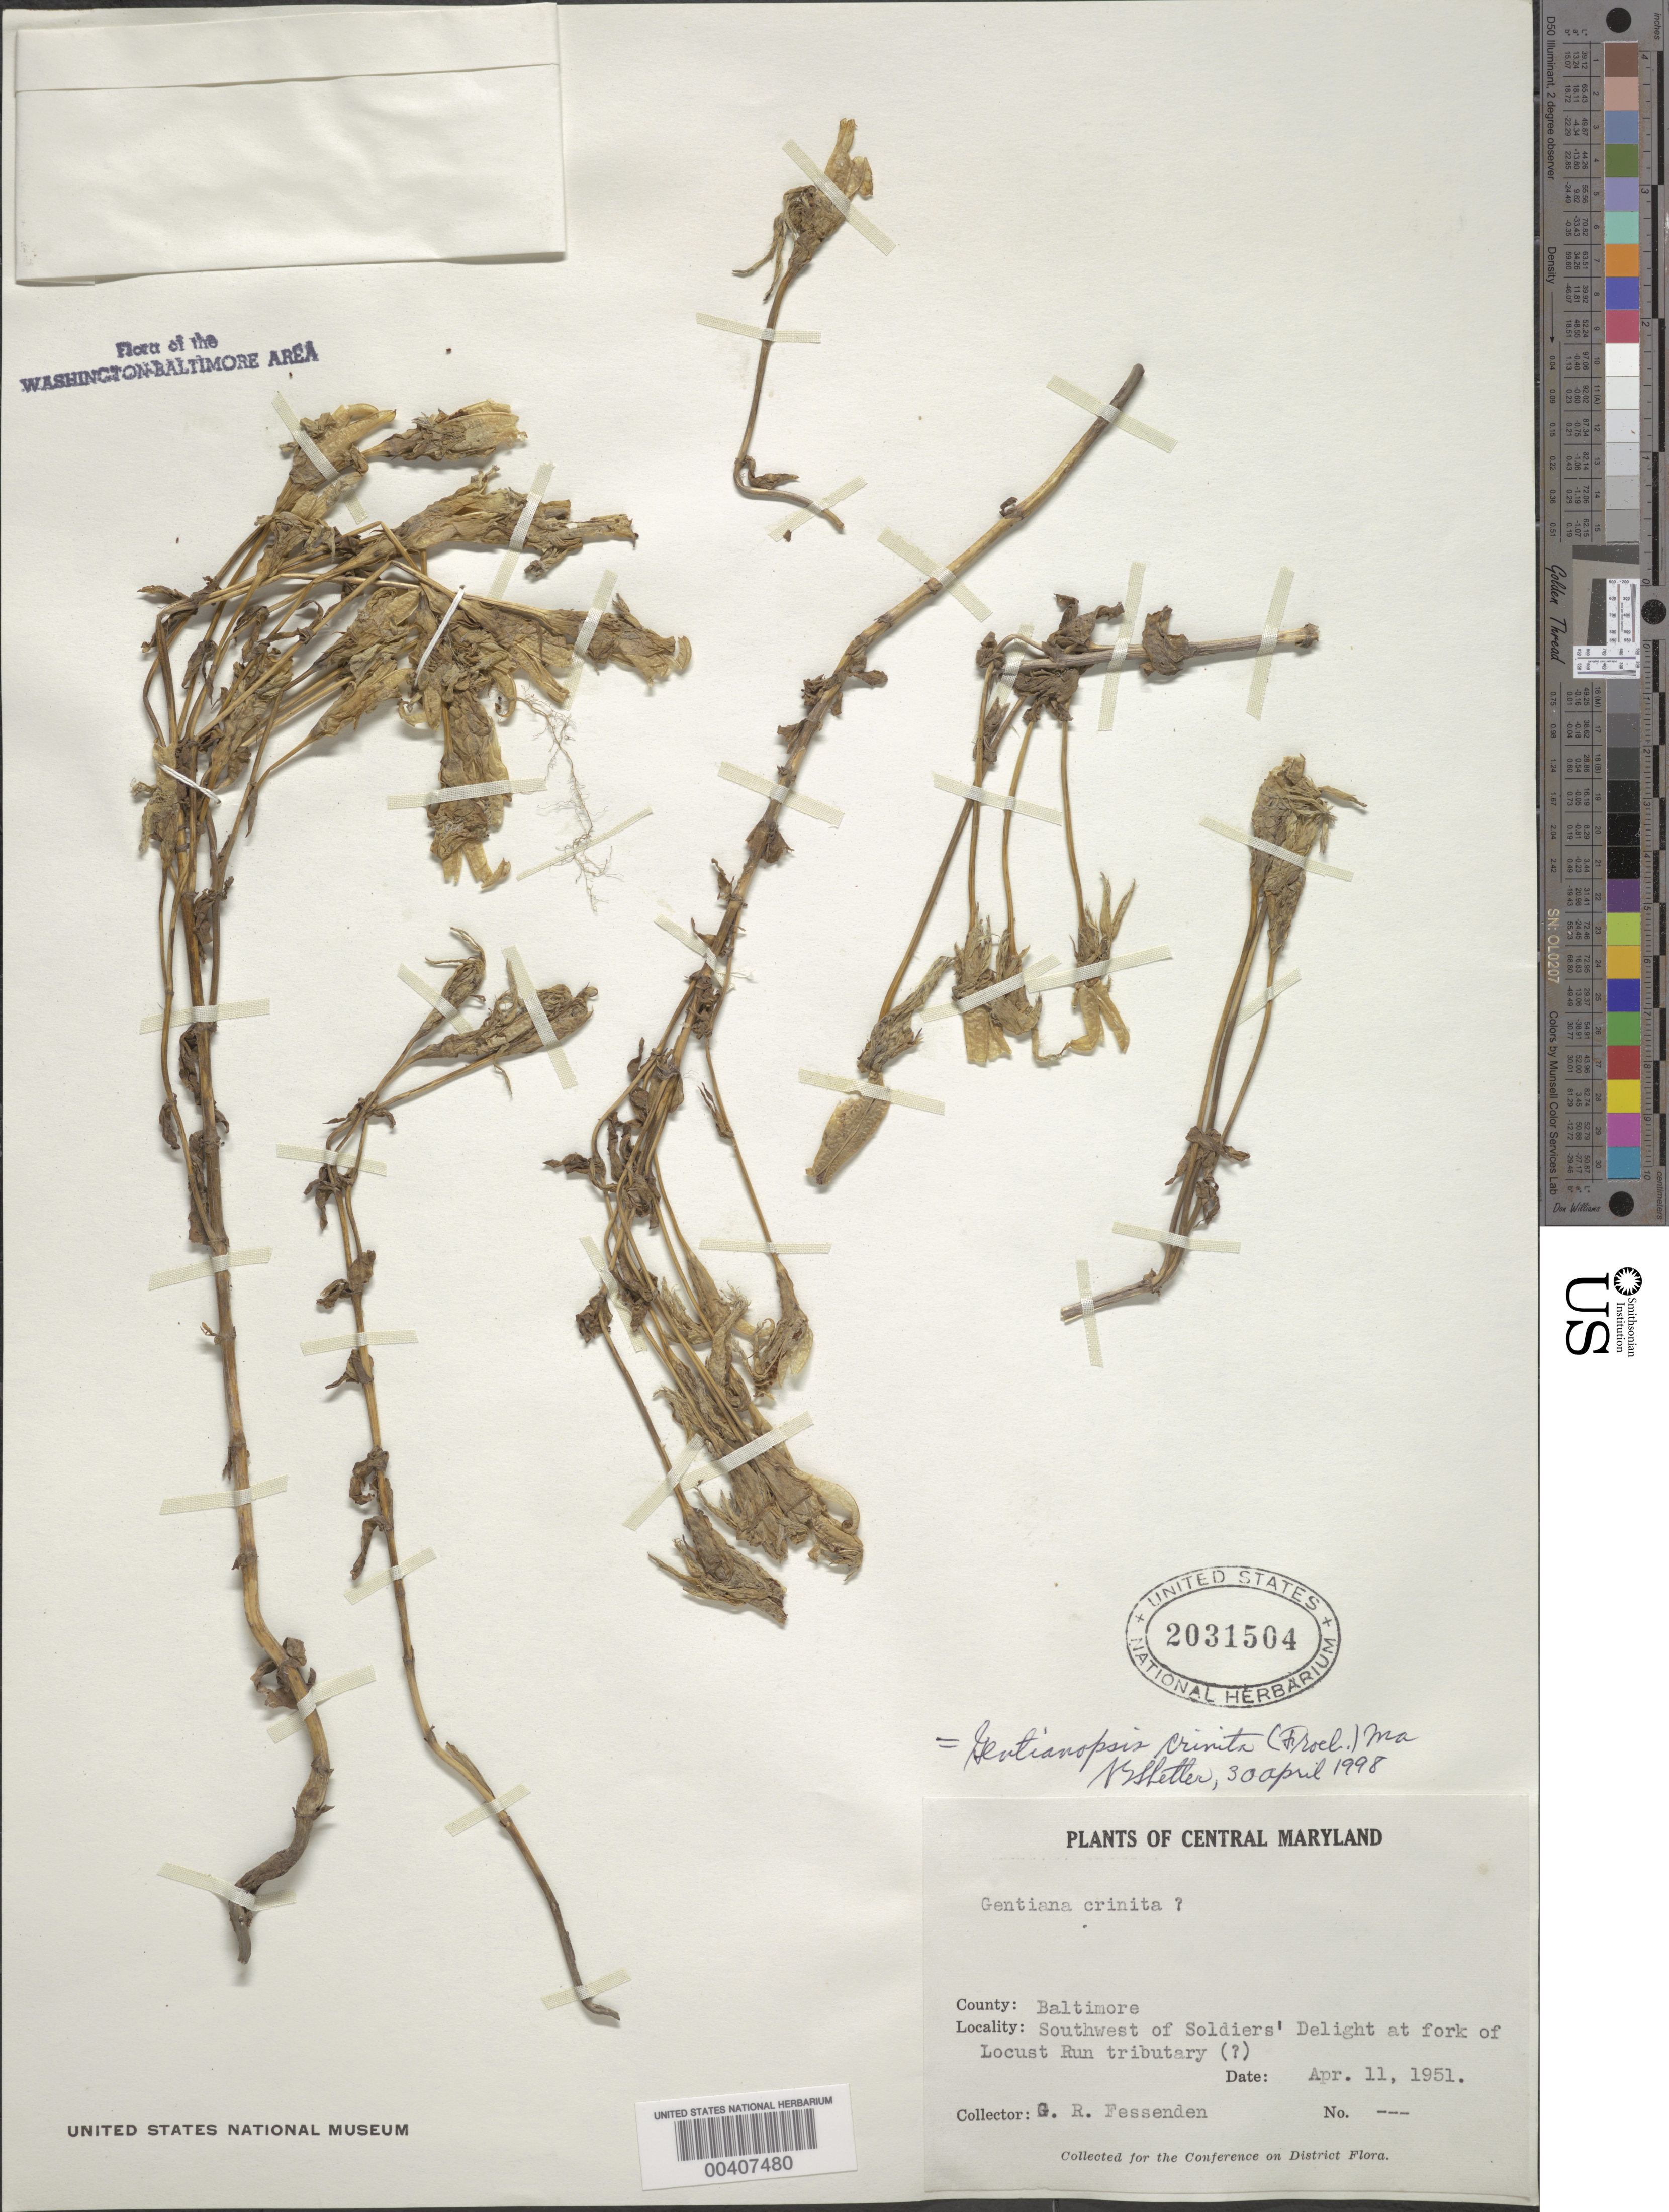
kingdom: Plantae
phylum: Tracheophyta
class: Magnoliopsida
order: Gentianales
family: Gentianaceae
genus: Gentianopsis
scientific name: Gentianopsis crinita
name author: Froel.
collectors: G. Fessenden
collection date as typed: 11 Apr 1951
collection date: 1951-04-11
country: United States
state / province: Maryland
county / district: Baltimore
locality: SE of Soldier's Delight at Fork of Locust Run Tributary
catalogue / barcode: US 2031504